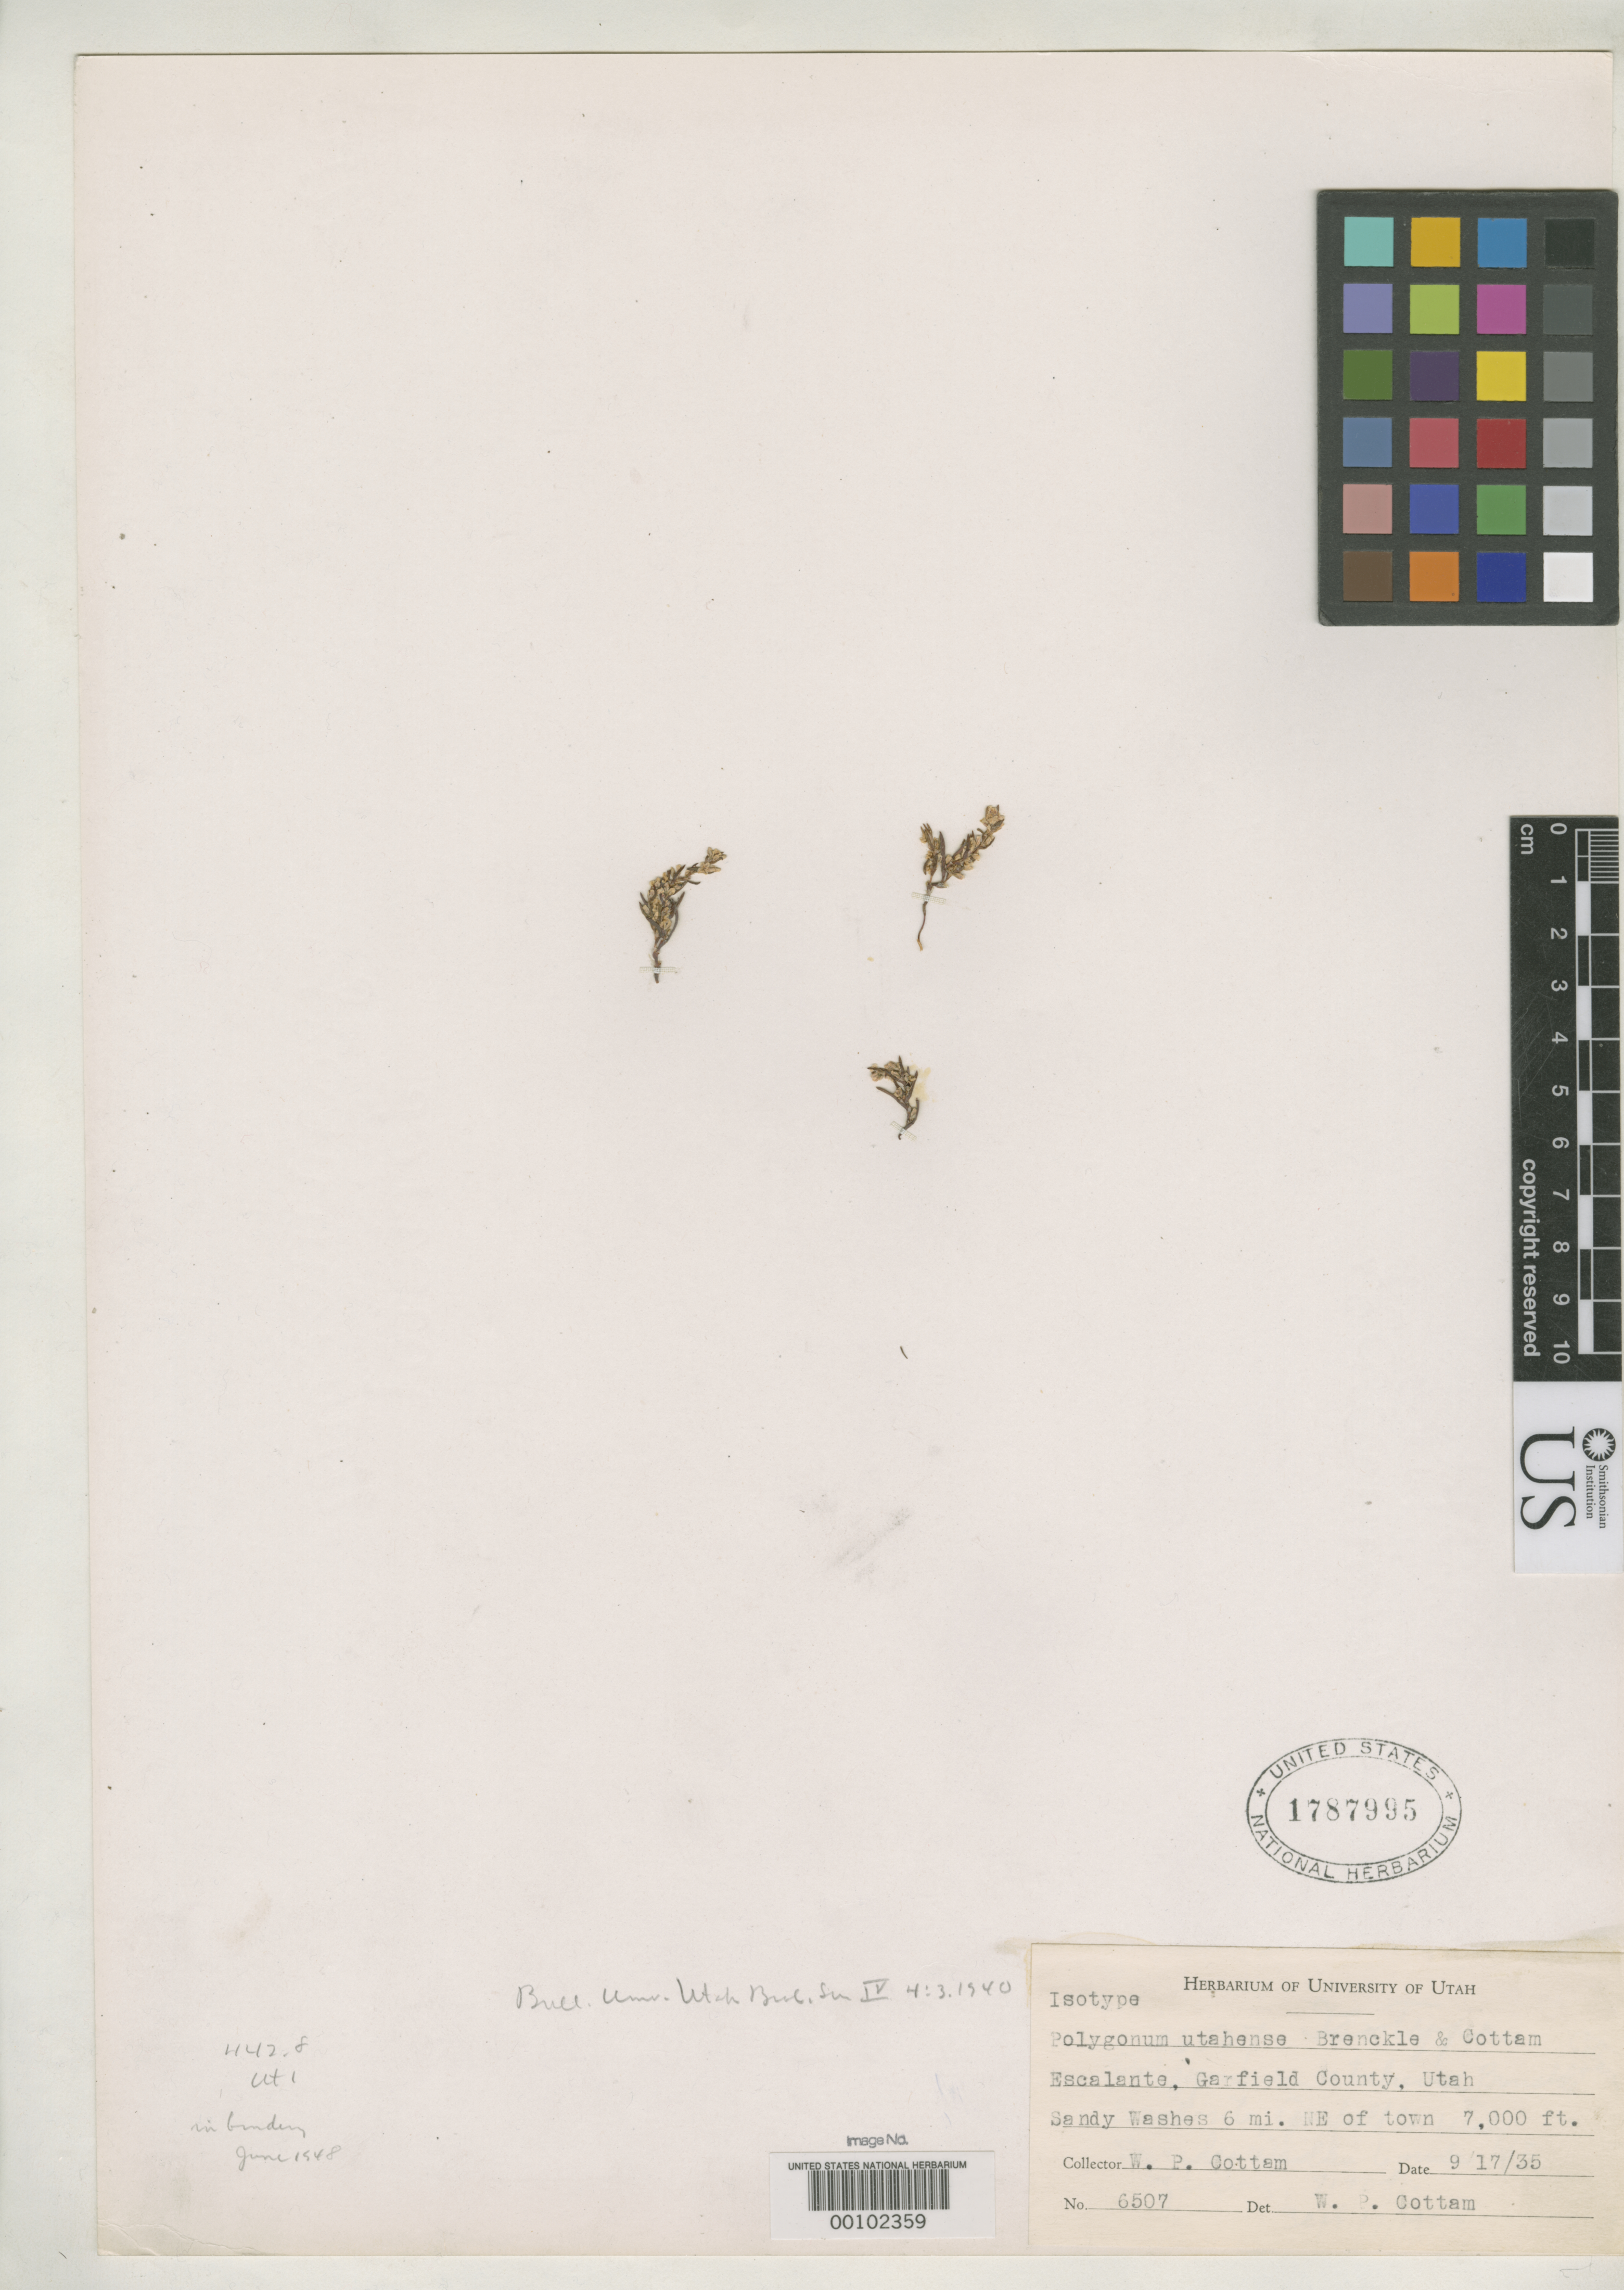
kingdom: Plantae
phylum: Tracheophyta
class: Magnoliopsida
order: Caryophyllales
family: Polygonaceae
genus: Polygonum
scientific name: Polygonum utahense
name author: Brenckle & Cottam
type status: Isotype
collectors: W. Cottam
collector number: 6507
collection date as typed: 17 Sep 1935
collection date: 1935-09-17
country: United States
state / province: Utah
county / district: Garfield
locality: Escalante.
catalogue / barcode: US 1787995